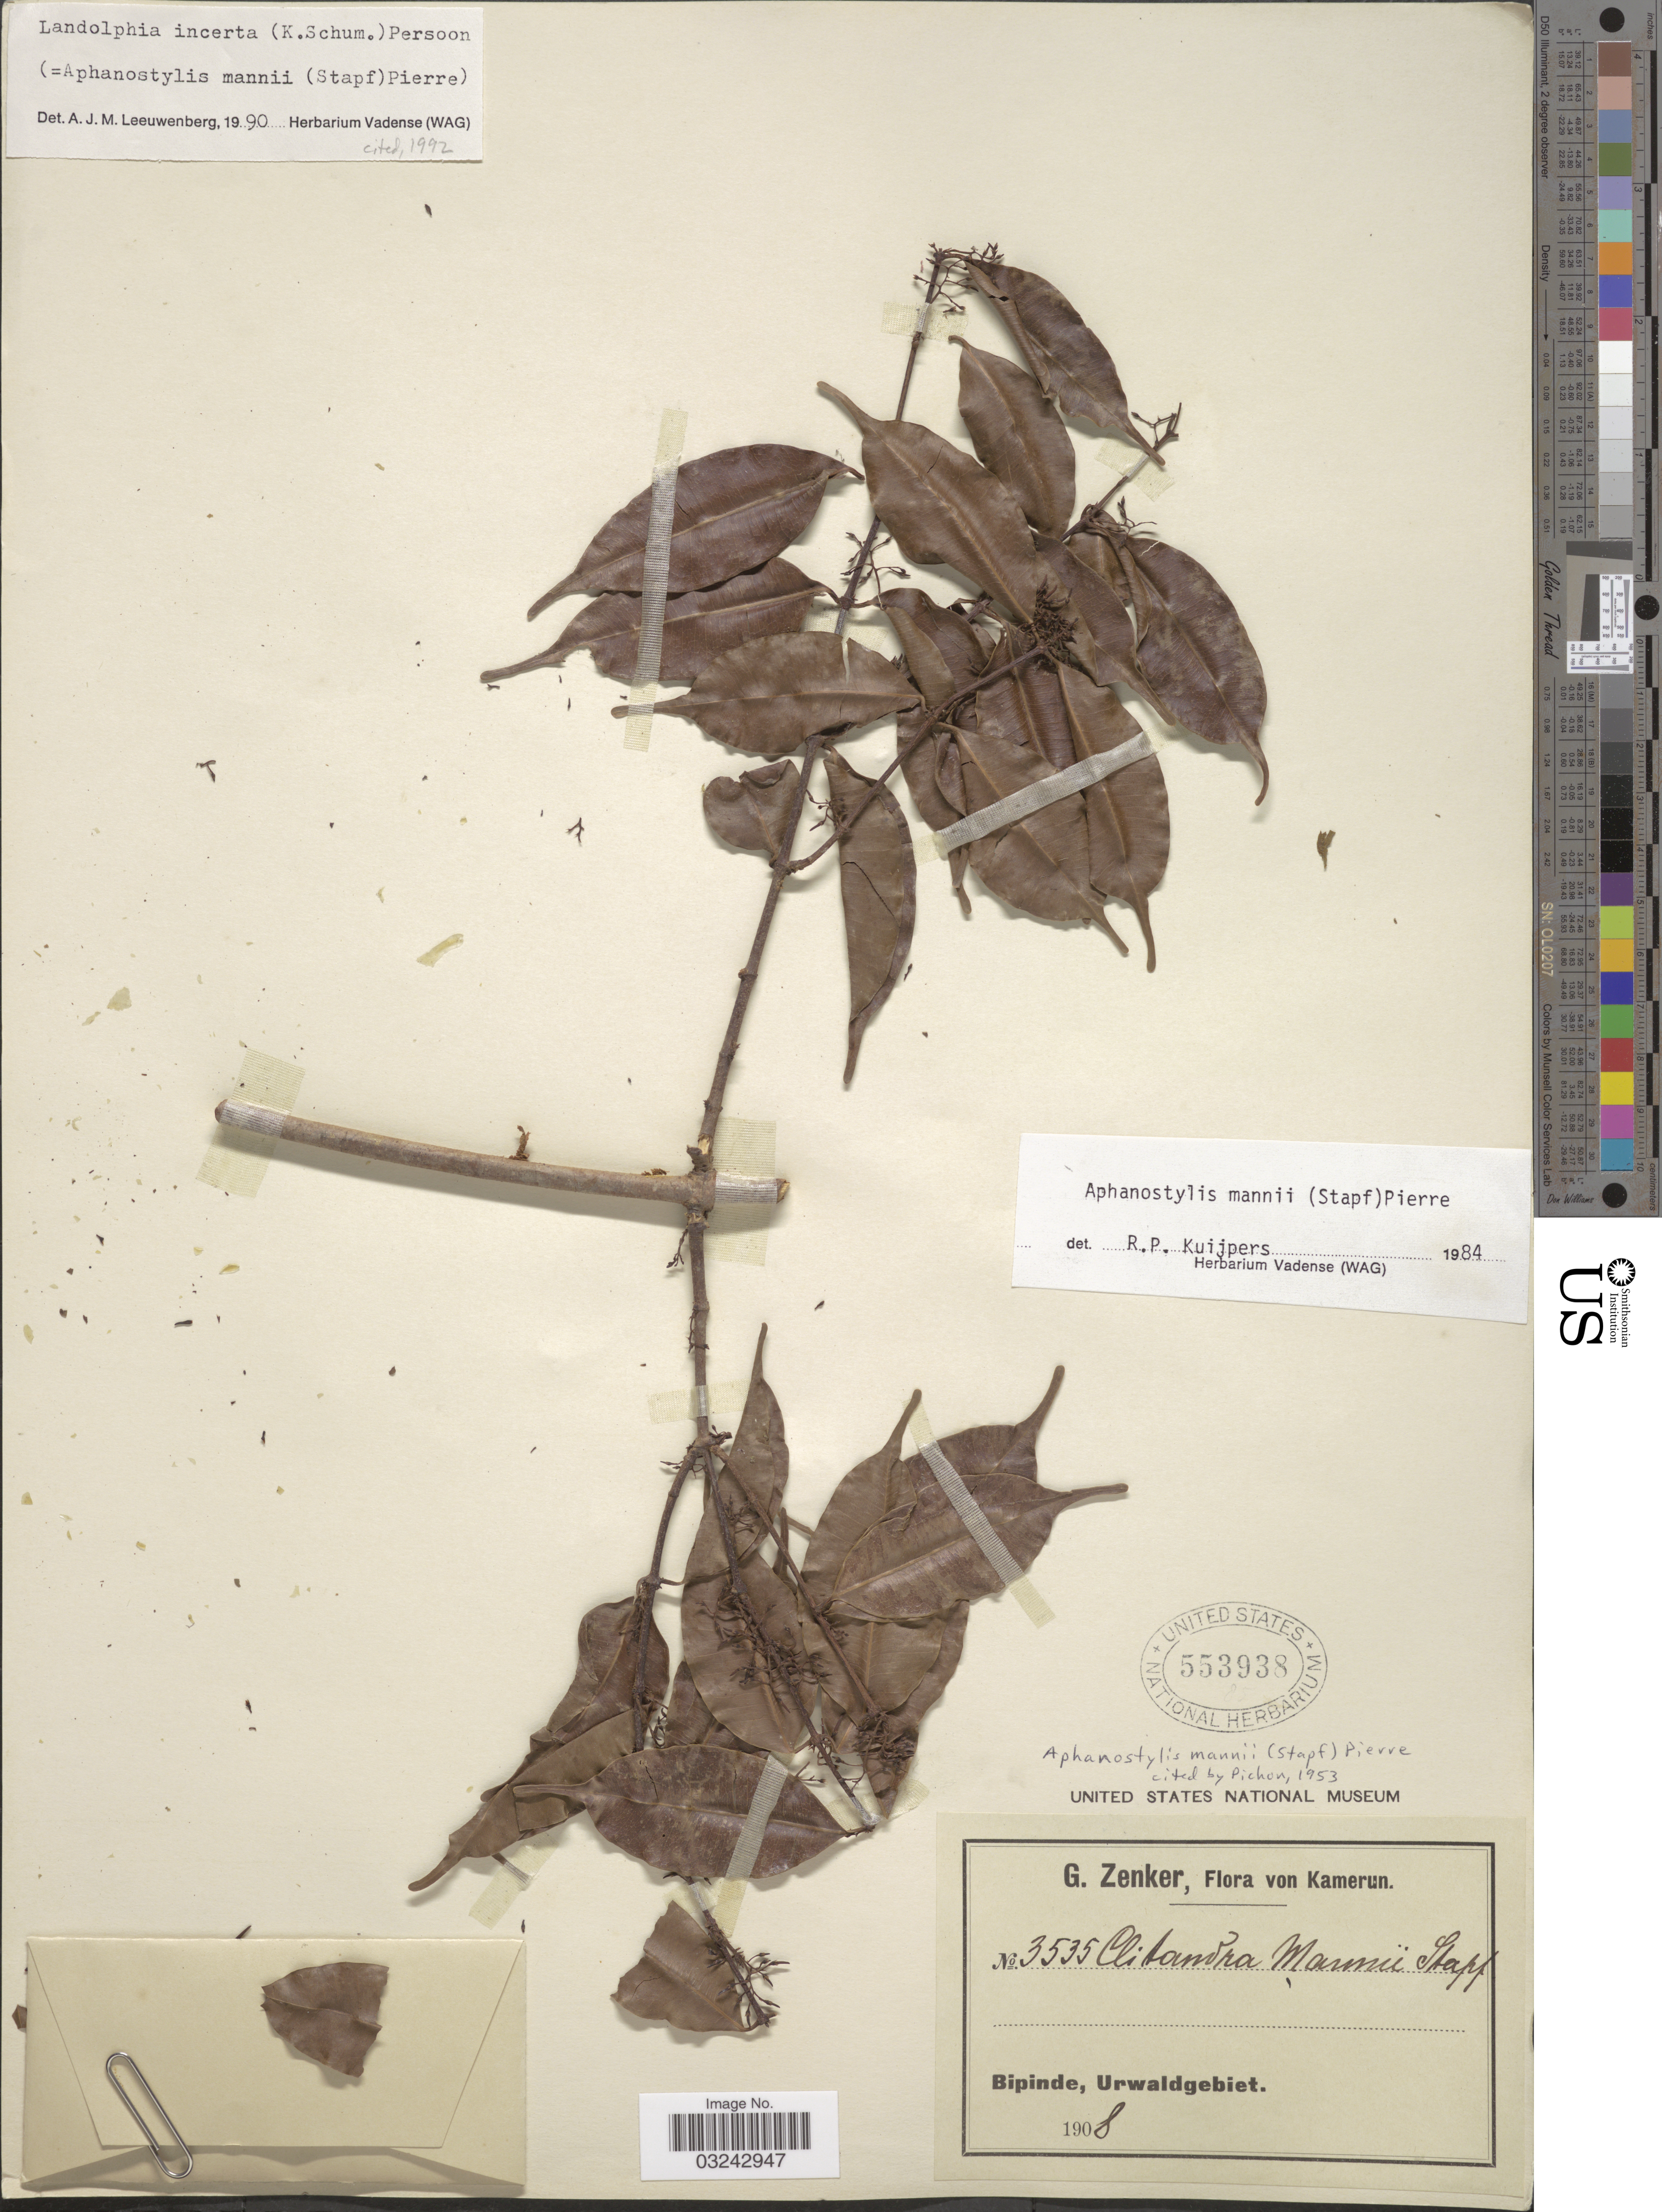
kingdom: Plantae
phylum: Tracheophyta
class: Magnoliopsida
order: Gentianales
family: Apocynaceae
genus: Landolphia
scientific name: Landolphia incerta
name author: (K. Schum.) J.G.M. Pers.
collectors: G. A. Zenker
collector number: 3535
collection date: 1908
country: Cameroon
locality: Bipinde, Urwaldgebiet.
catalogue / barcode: US 553938